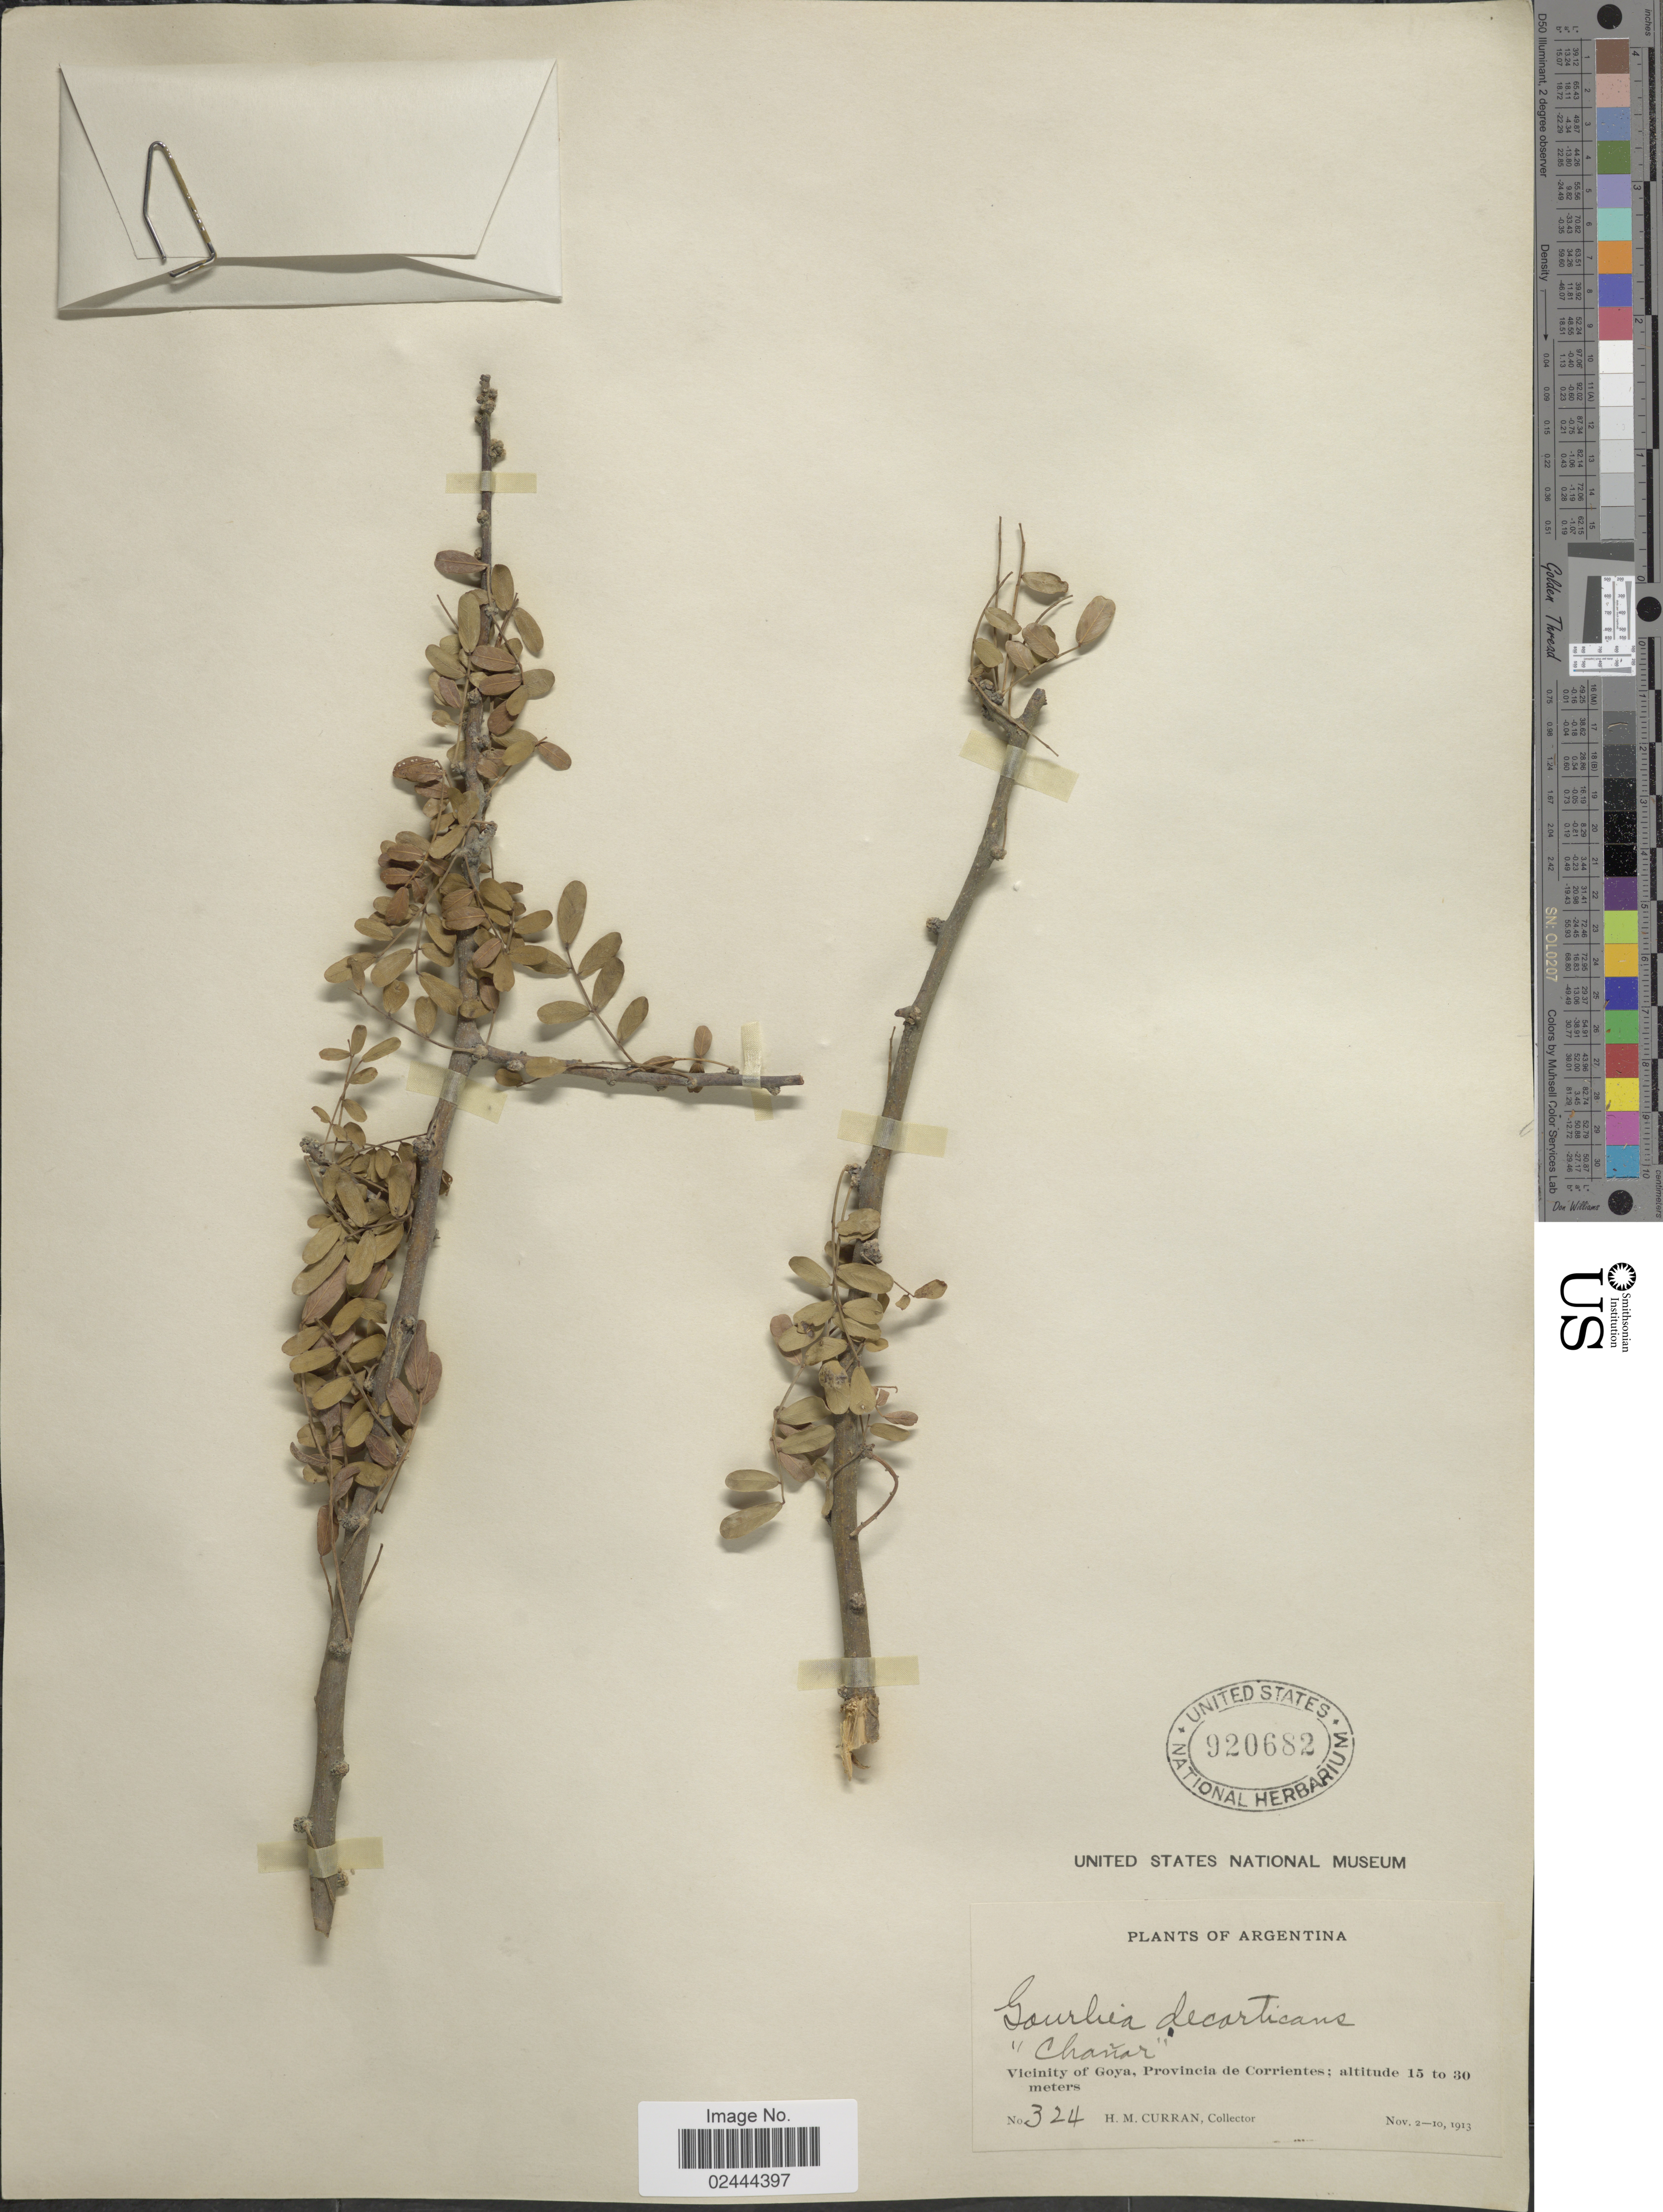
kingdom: Plantae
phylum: Tracheophyta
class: Magnoliopsida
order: Fabales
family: Fabaceae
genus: Geoffroea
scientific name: Geoffroea decorticans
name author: (Gillies ex Hook. & Arn.) Burkart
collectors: H. M. Curran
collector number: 324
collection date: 1913-11-02/1913-11-10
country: Argentina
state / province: Corrientes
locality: Vicinity of Goya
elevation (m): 15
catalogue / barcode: US 920682